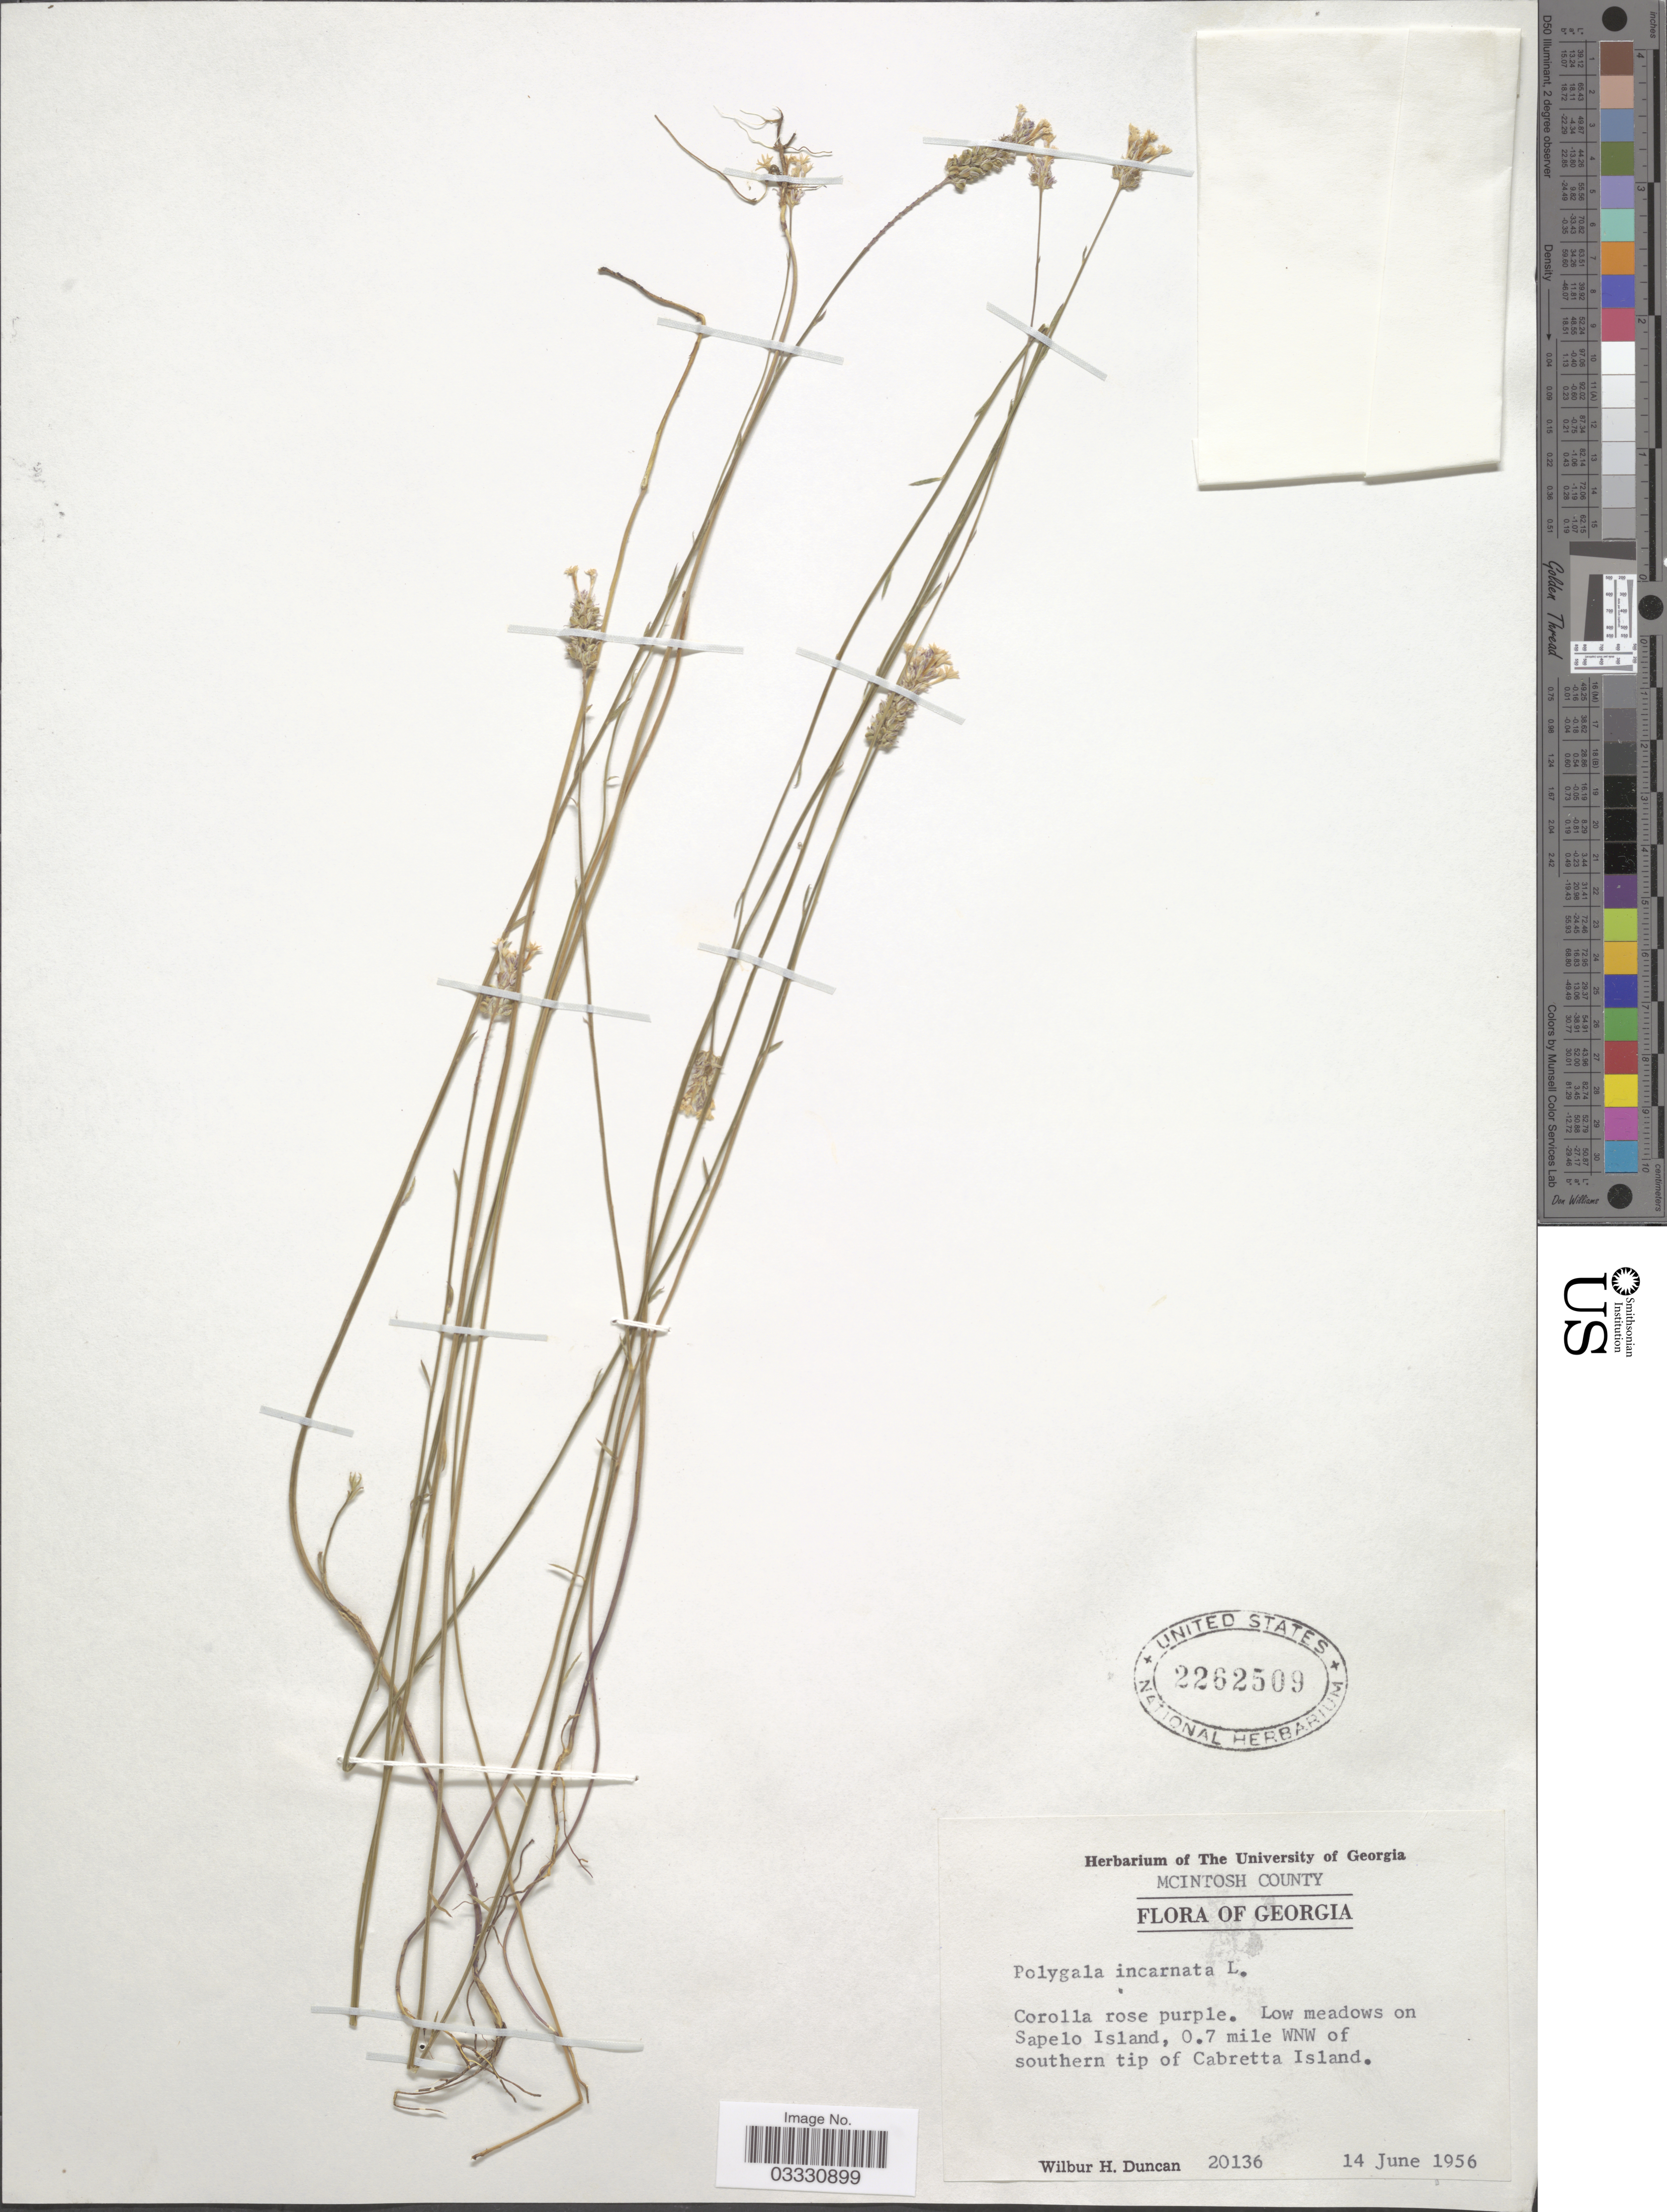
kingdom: Plantae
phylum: Tracheophyta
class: Magnoliopsida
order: Fabales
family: Polygalaceae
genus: Polygala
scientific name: Polygala incarnata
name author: L.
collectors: W. H. Duncan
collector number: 20136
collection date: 1956-06-14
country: United States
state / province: Georgia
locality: McIntosh County. Low meadows on Sapelo Island, 0.7 mile WNW of southern tip of Cabretta Island.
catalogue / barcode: US 2262509